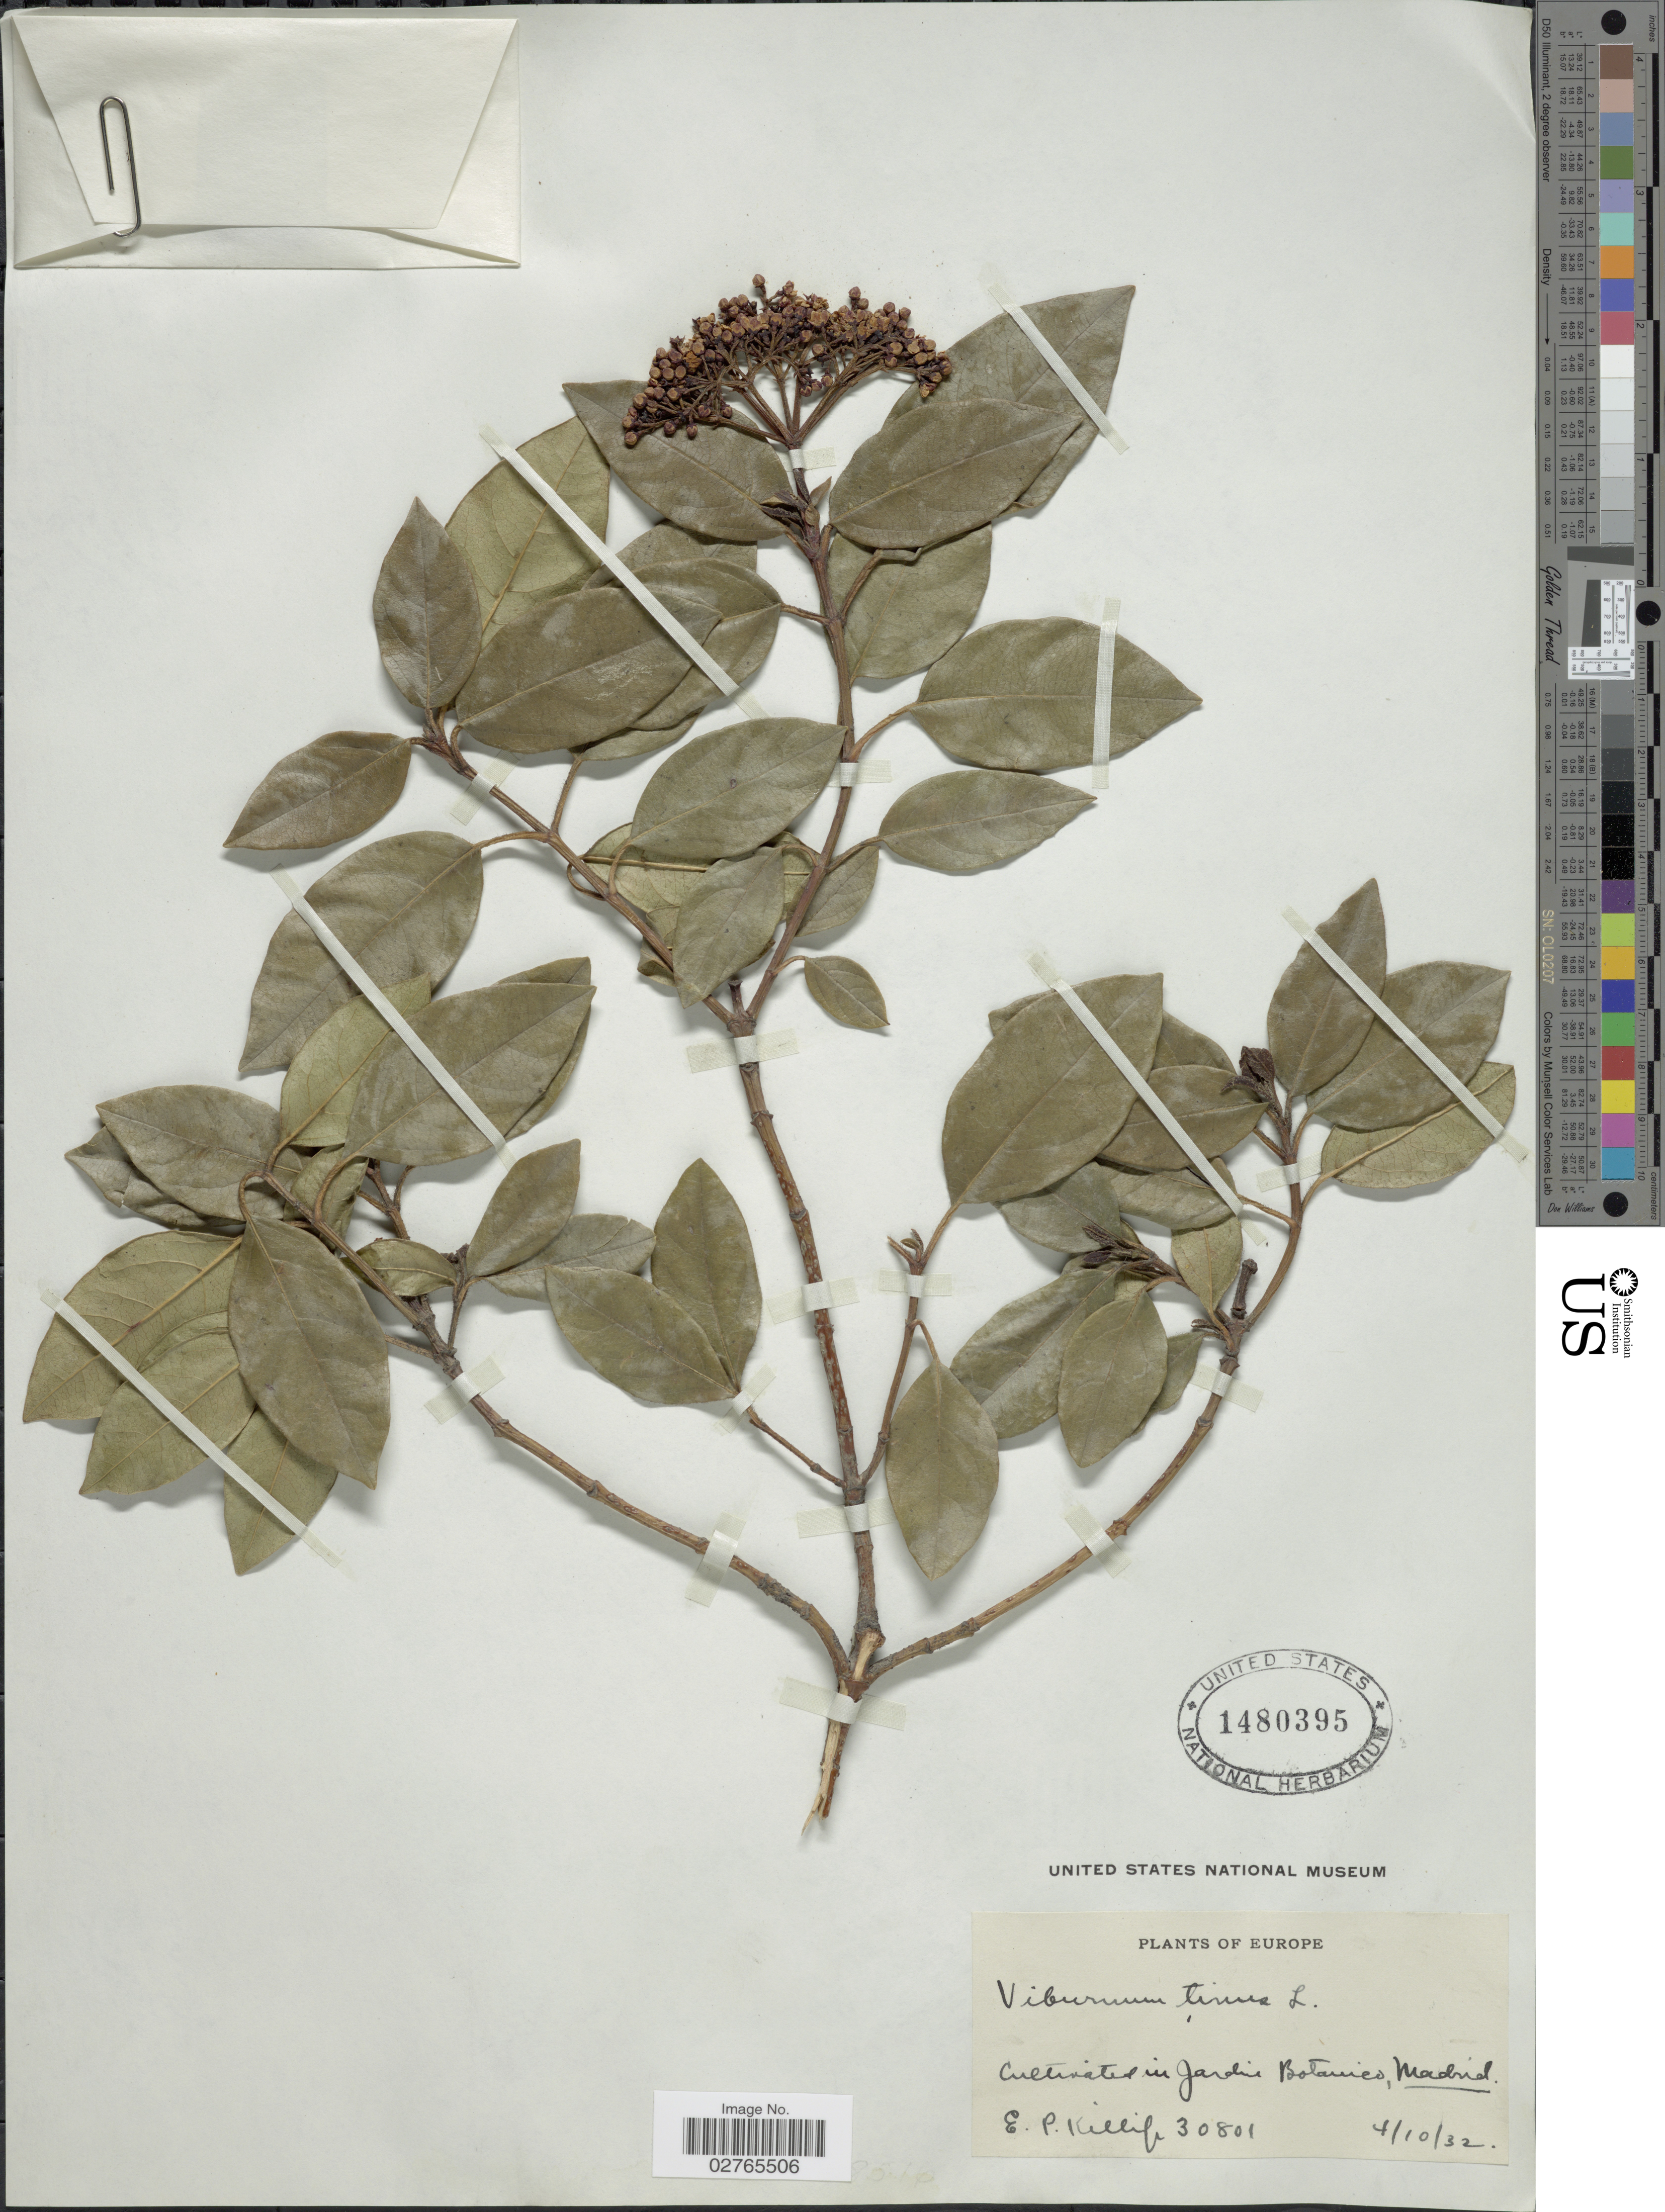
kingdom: Plantae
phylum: Tracheophyta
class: Magnoliopsida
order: Dipsacales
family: Viburnaceae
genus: Viburnum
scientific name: Viburnum tinus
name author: L.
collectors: E. P. Killip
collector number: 30801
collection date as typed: Transcribed d/m/y: 4/10/32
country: Spain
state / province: Madrid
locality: Cultivated in Jardin Botanico.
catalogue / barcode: US 1480395